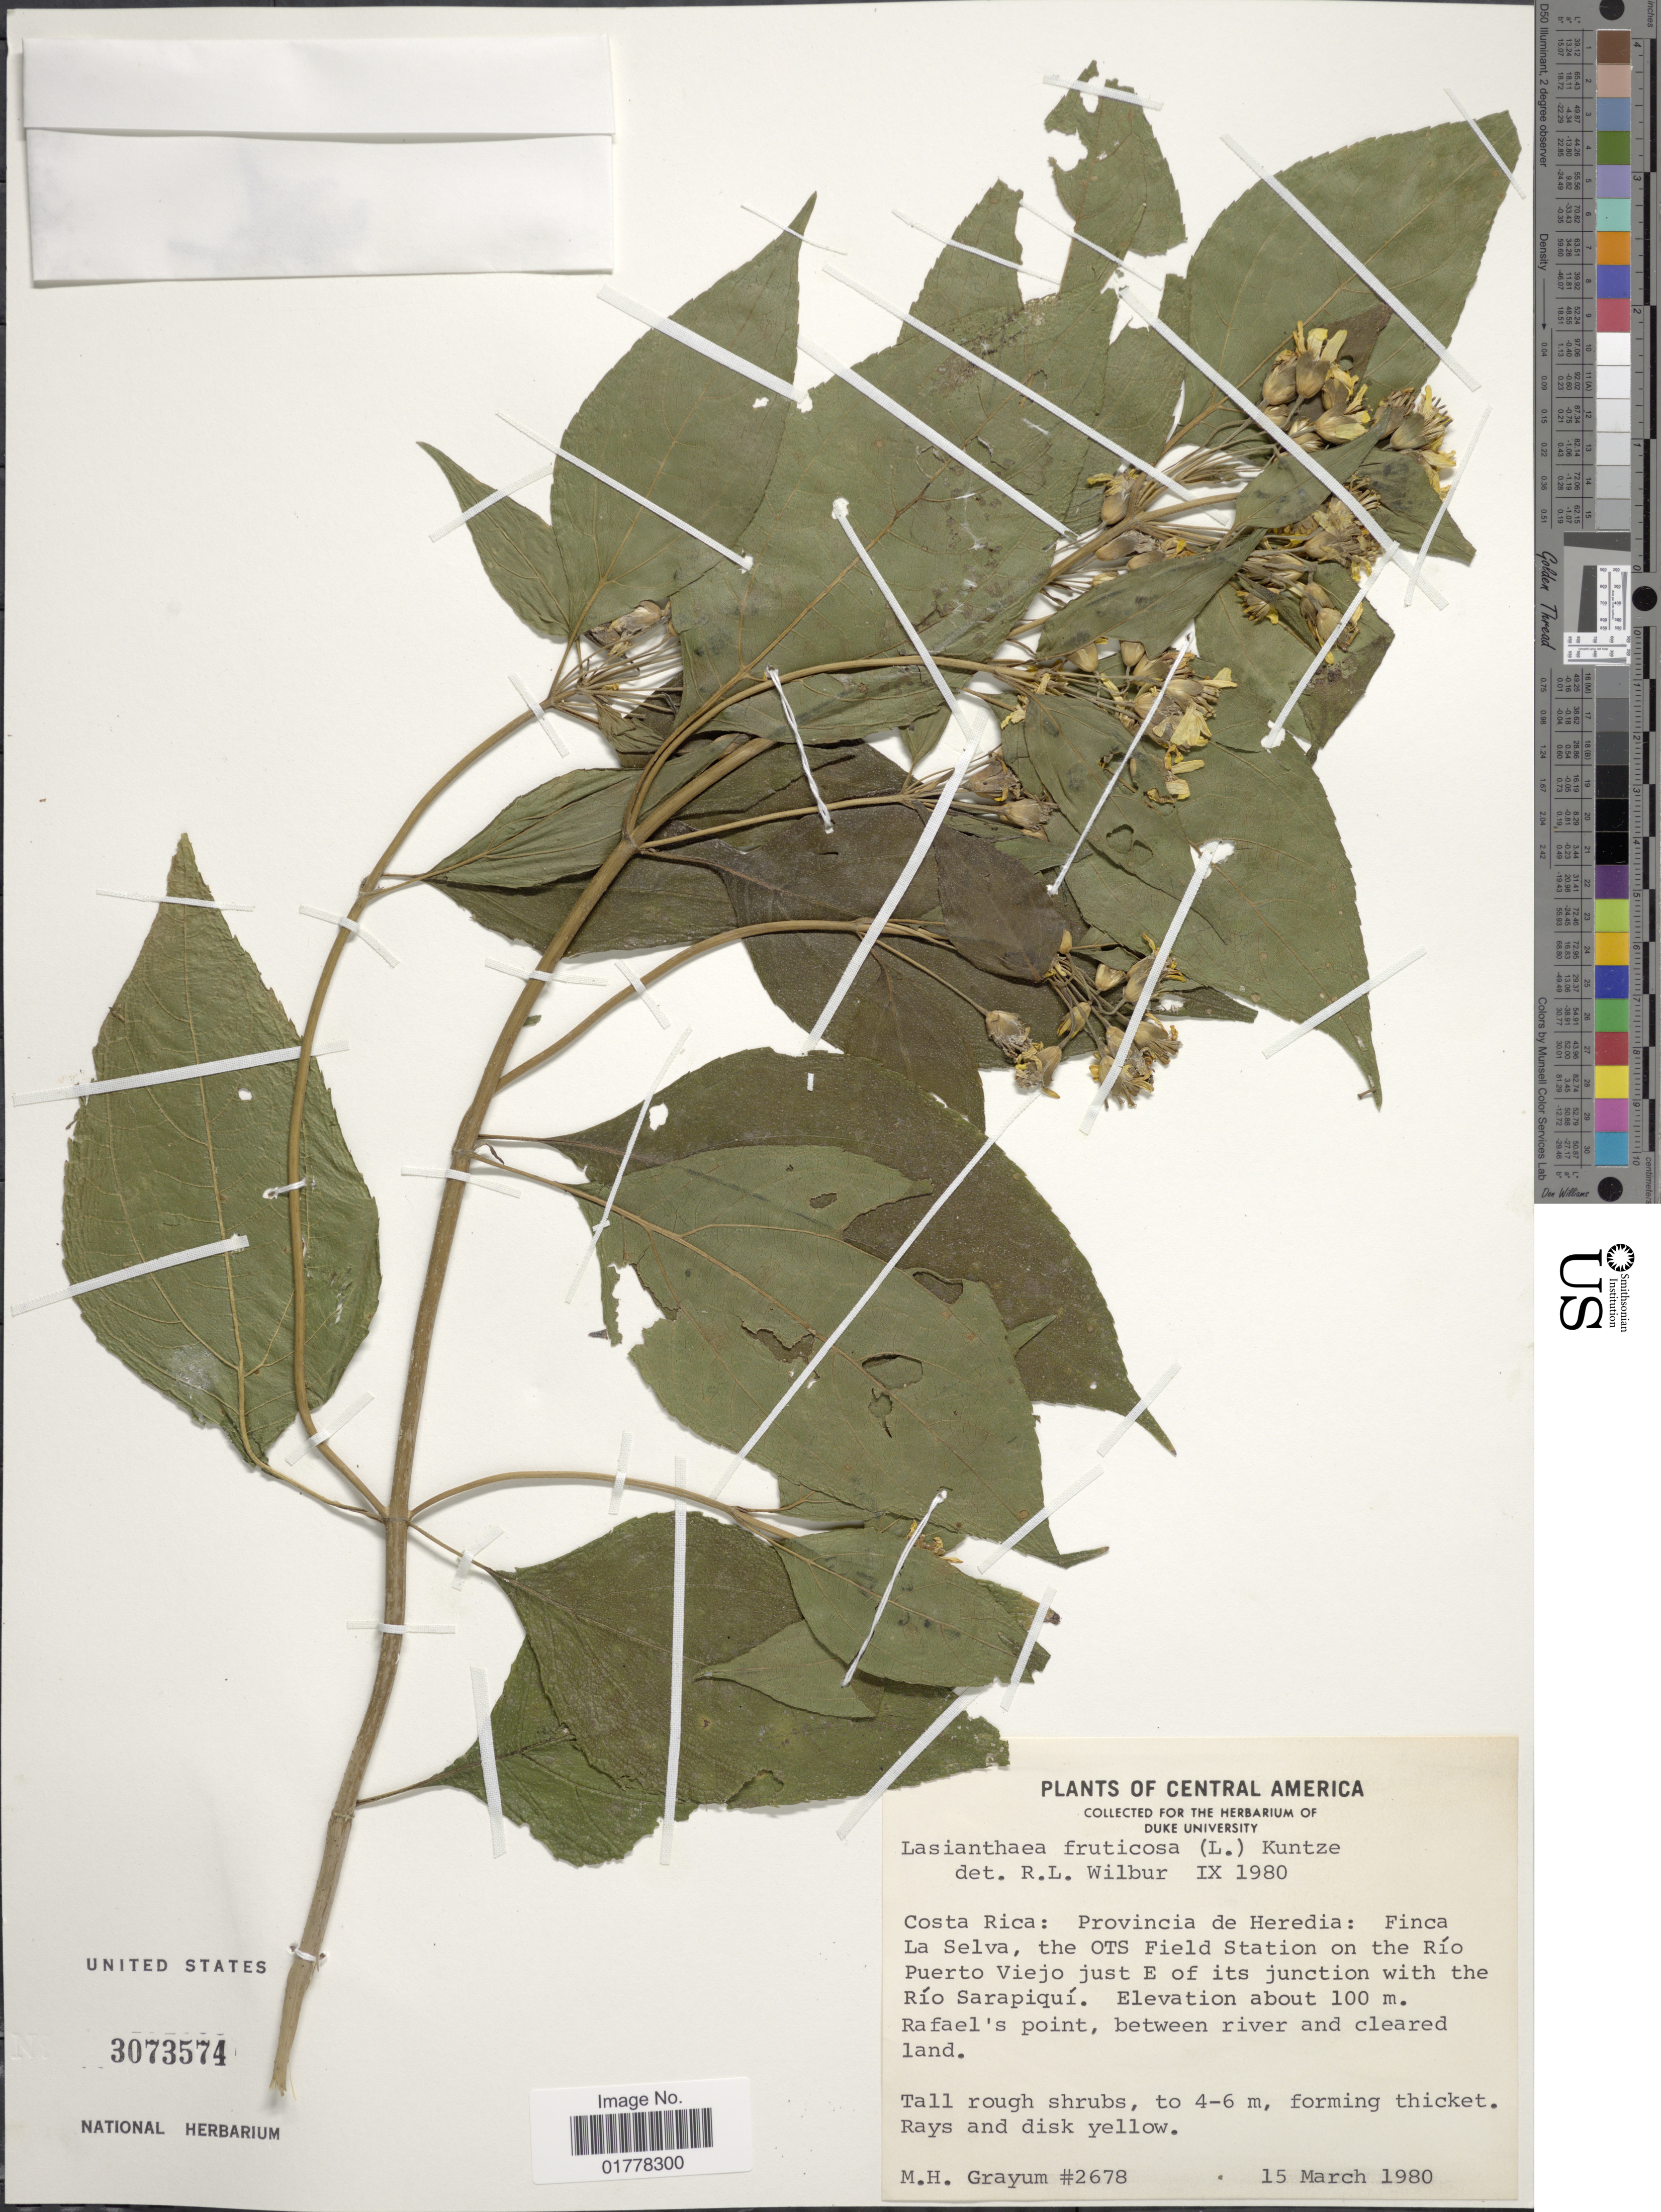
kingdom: Plantae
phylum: Tracheophyta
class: Magnoliopsida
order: Asterales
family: Asteraceae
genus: Lasianthaea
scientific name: Lasianthaea fruticosa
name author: (L.) K.M. Becker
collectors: M. H. Grayum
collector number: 2678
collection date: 1980-03-15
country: Costa Rica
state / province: Heredia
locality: Costa Rica: Provincia de Heredia: Finca La Selva, the OTS Field Station on the Río Puerto Viejo just E of its junction with the Río Sarapiquí. Rafael's point, between river and cleared land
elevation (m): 100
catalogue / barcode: US 3073574